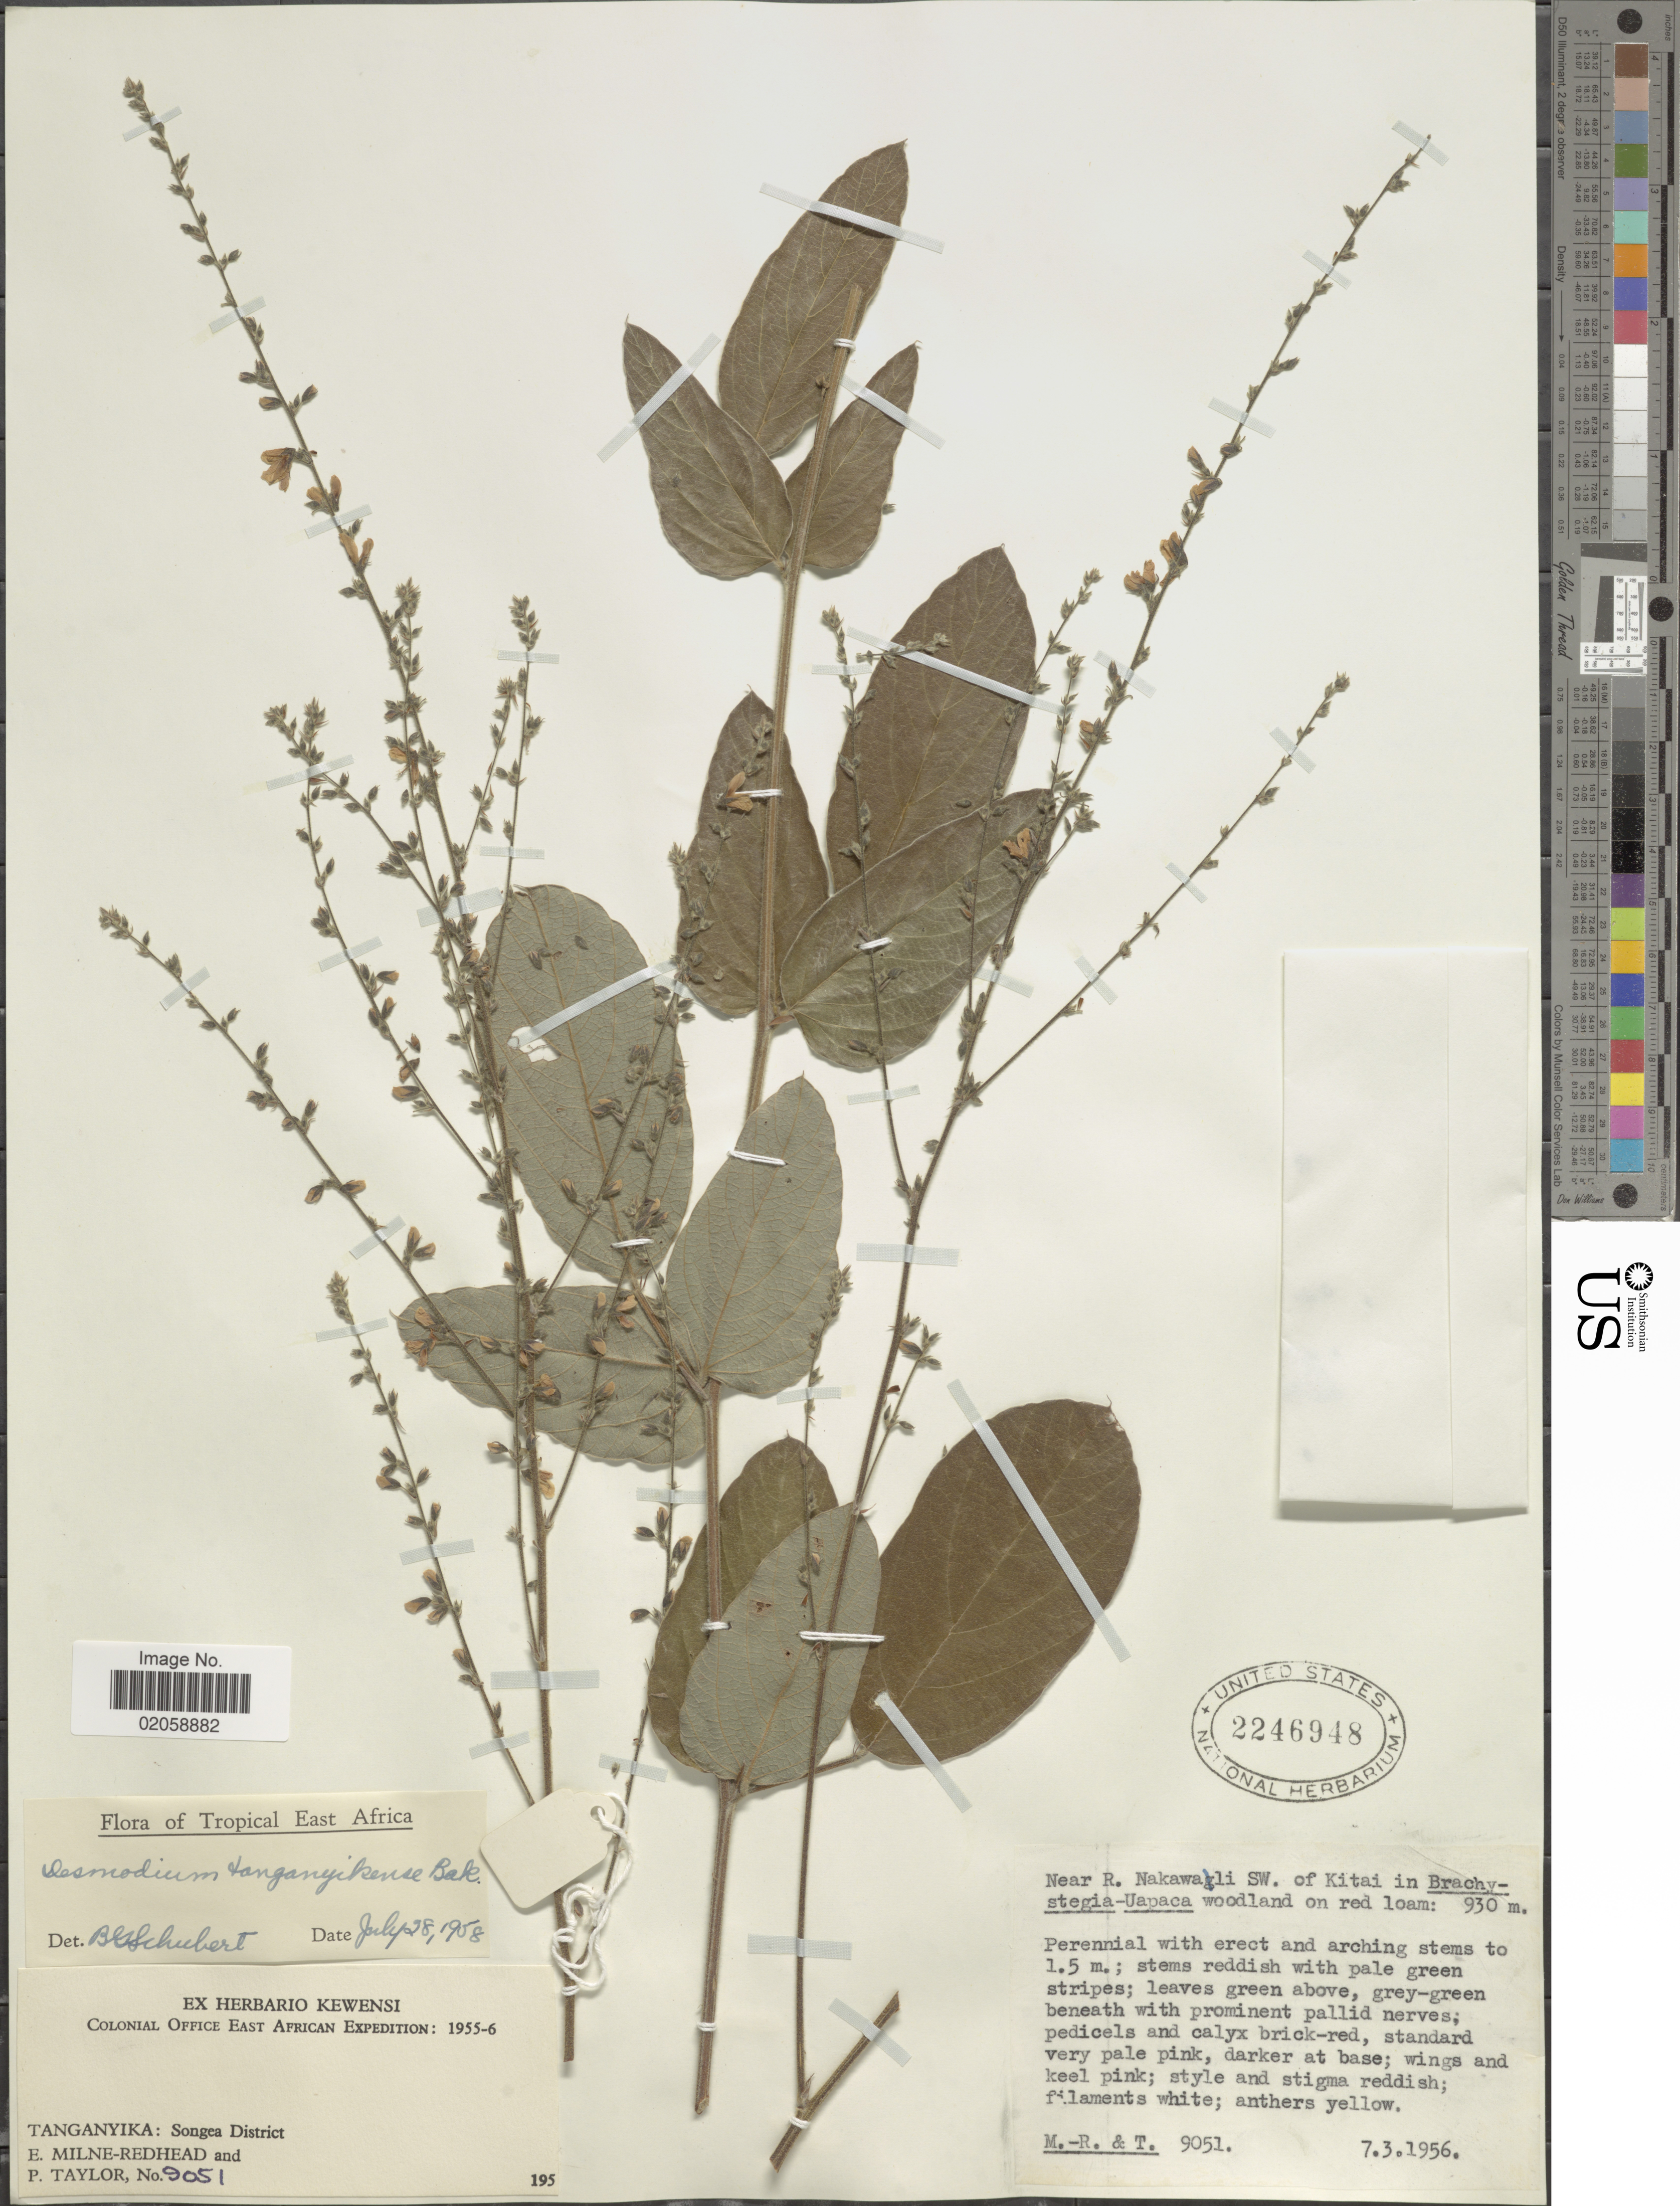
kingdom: Plantae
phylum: Tracheophyta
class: Magnoliopsida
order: Fabales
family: Fabaceae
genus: Pleurolobus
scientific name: Pleurolobus tanganyikensis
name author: (Baker) H. Ohashi & K. Ohashi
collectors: E. W. Milne-Redhead & P. Taylor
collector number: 9051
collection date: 1956-03-07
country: Tanzania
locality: Colonial Office East African. Tanganyika: Songea District. Near R. Nakawali SW. of Kitai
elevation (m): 930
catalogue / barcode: US 2246948